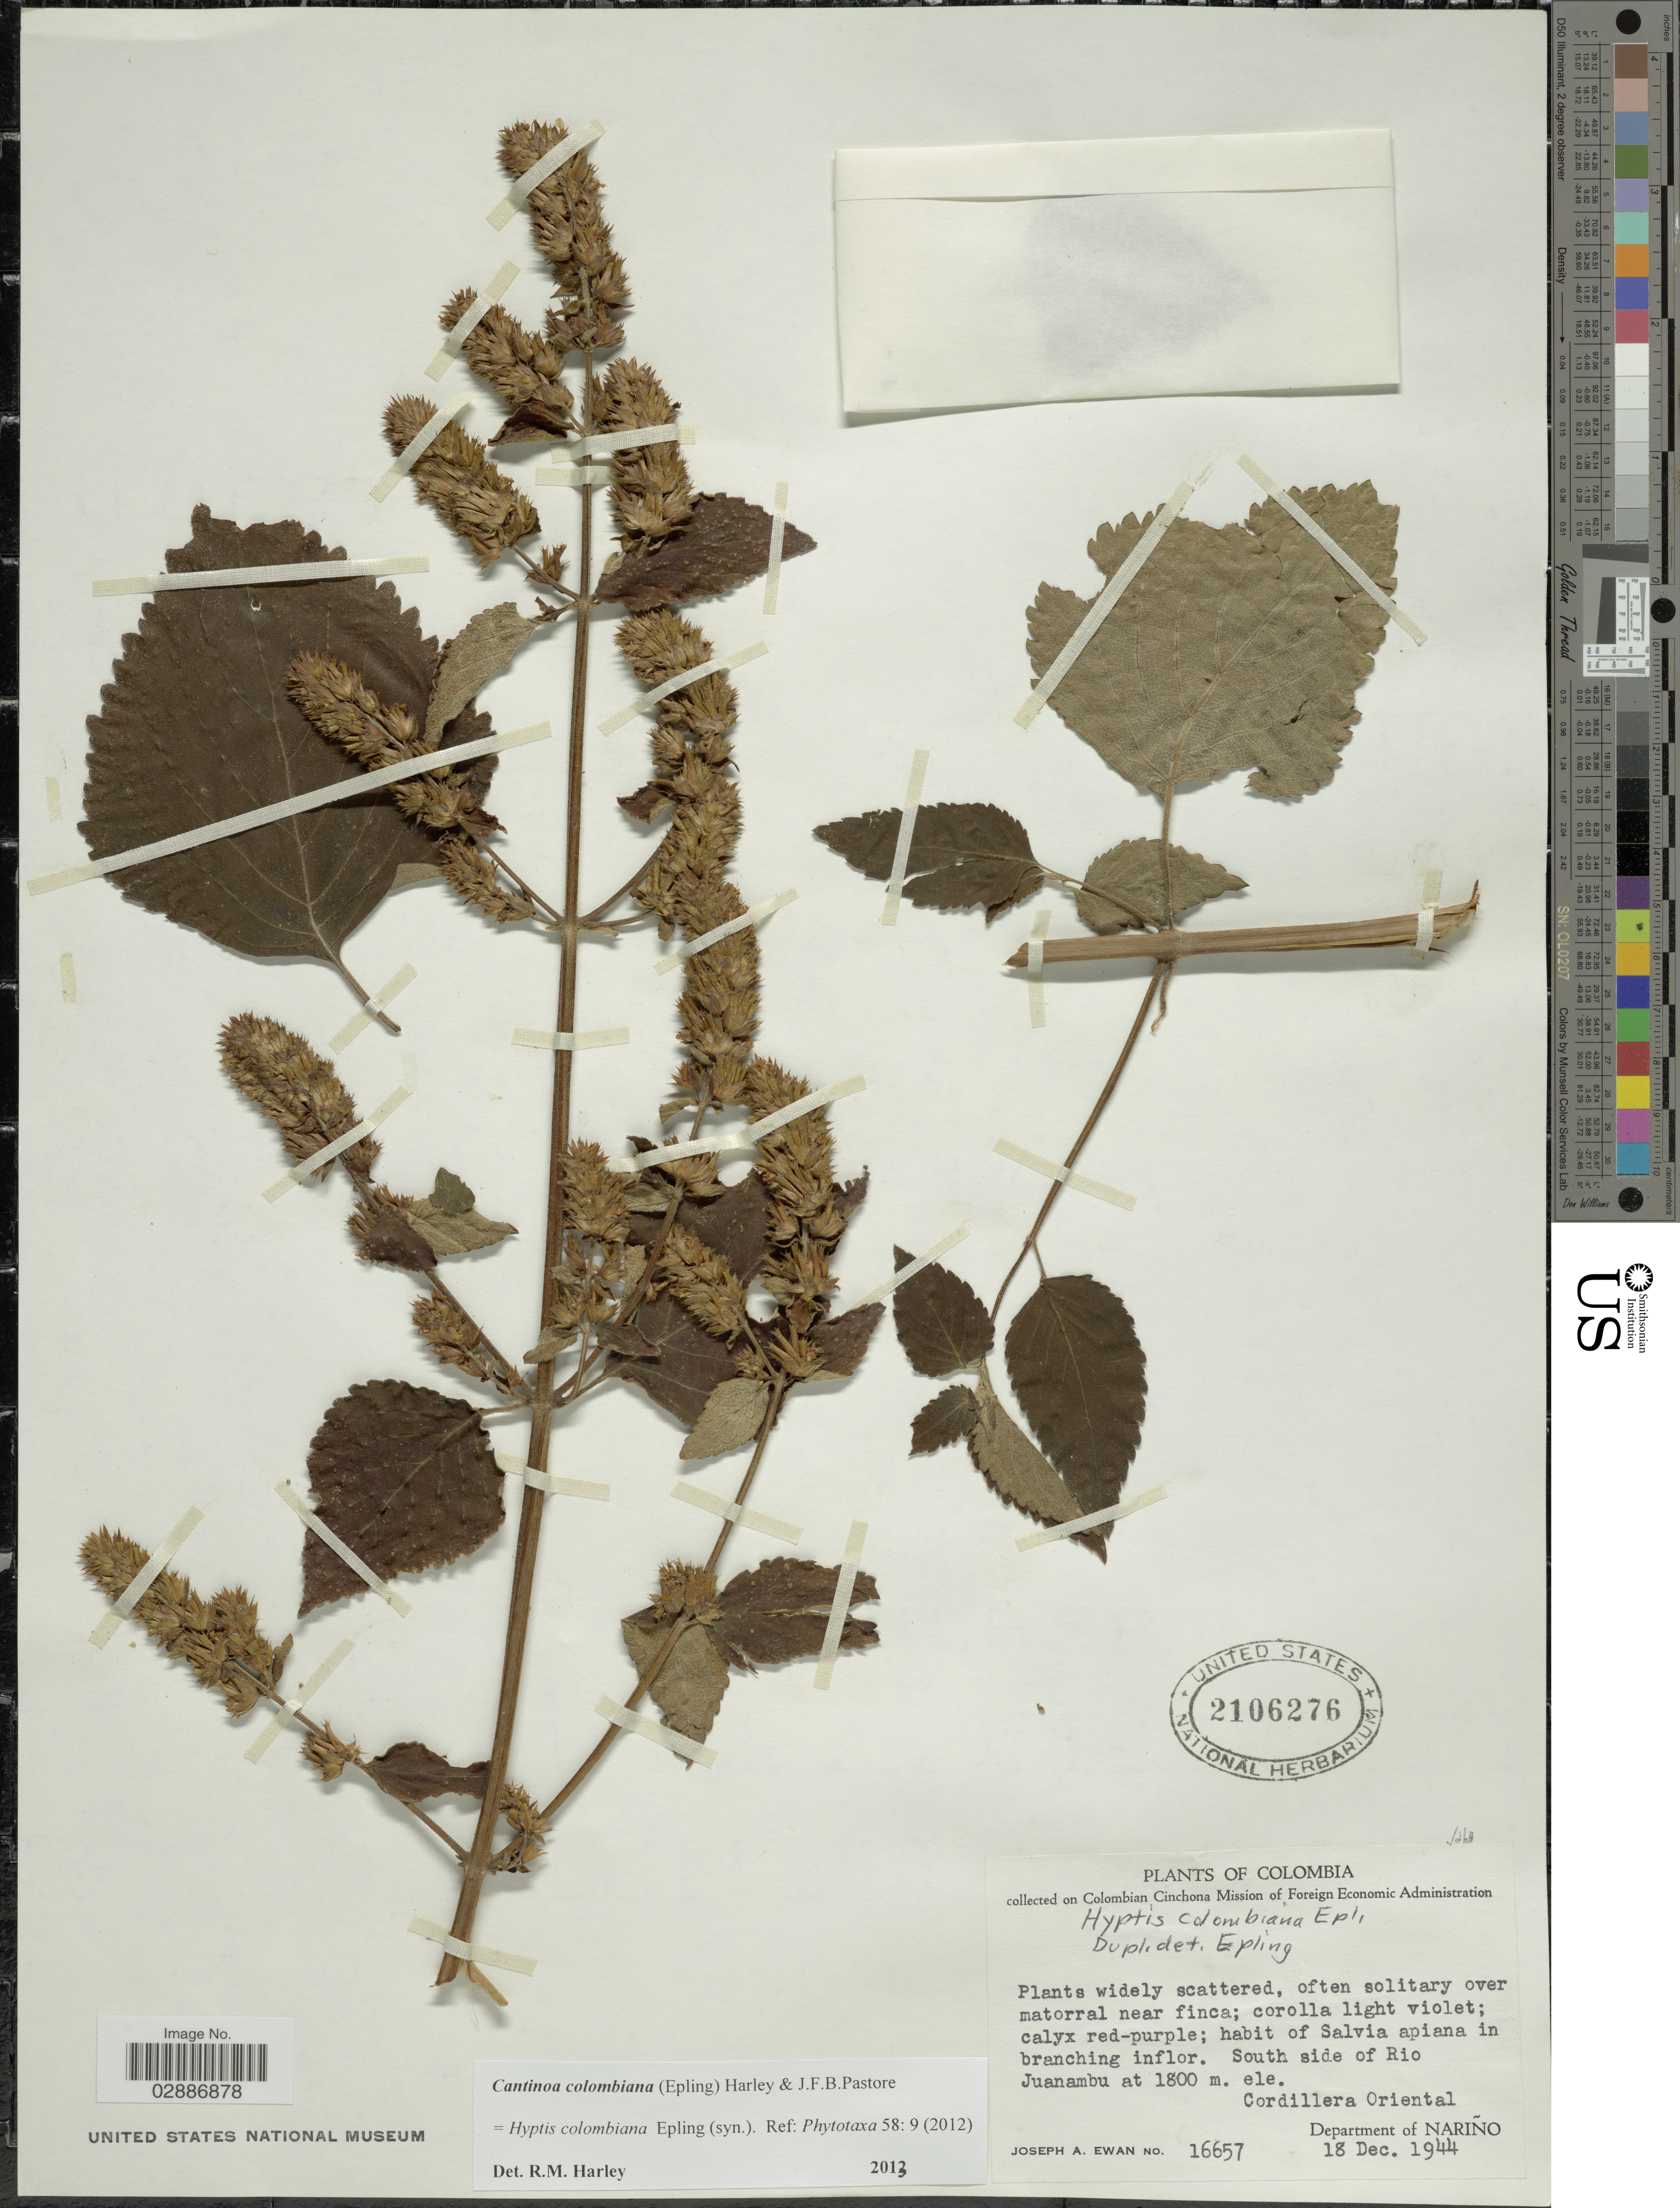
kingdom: Plantae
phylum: Tracheophyta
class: Magnoliopsida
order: Lamiales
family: Lamiaceae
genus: Cantinoa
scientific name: Cantinoa colombiana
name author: (Epling) Harley & J.F.B. Pastore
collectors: J. A. Ewan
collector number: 16657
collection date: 1944-12-18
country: Colombia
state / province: Nariño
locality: South side of Rio Juanambu. Cordillera Oriental. Department of Nariño.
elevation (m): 1800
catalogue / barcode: US 2106276